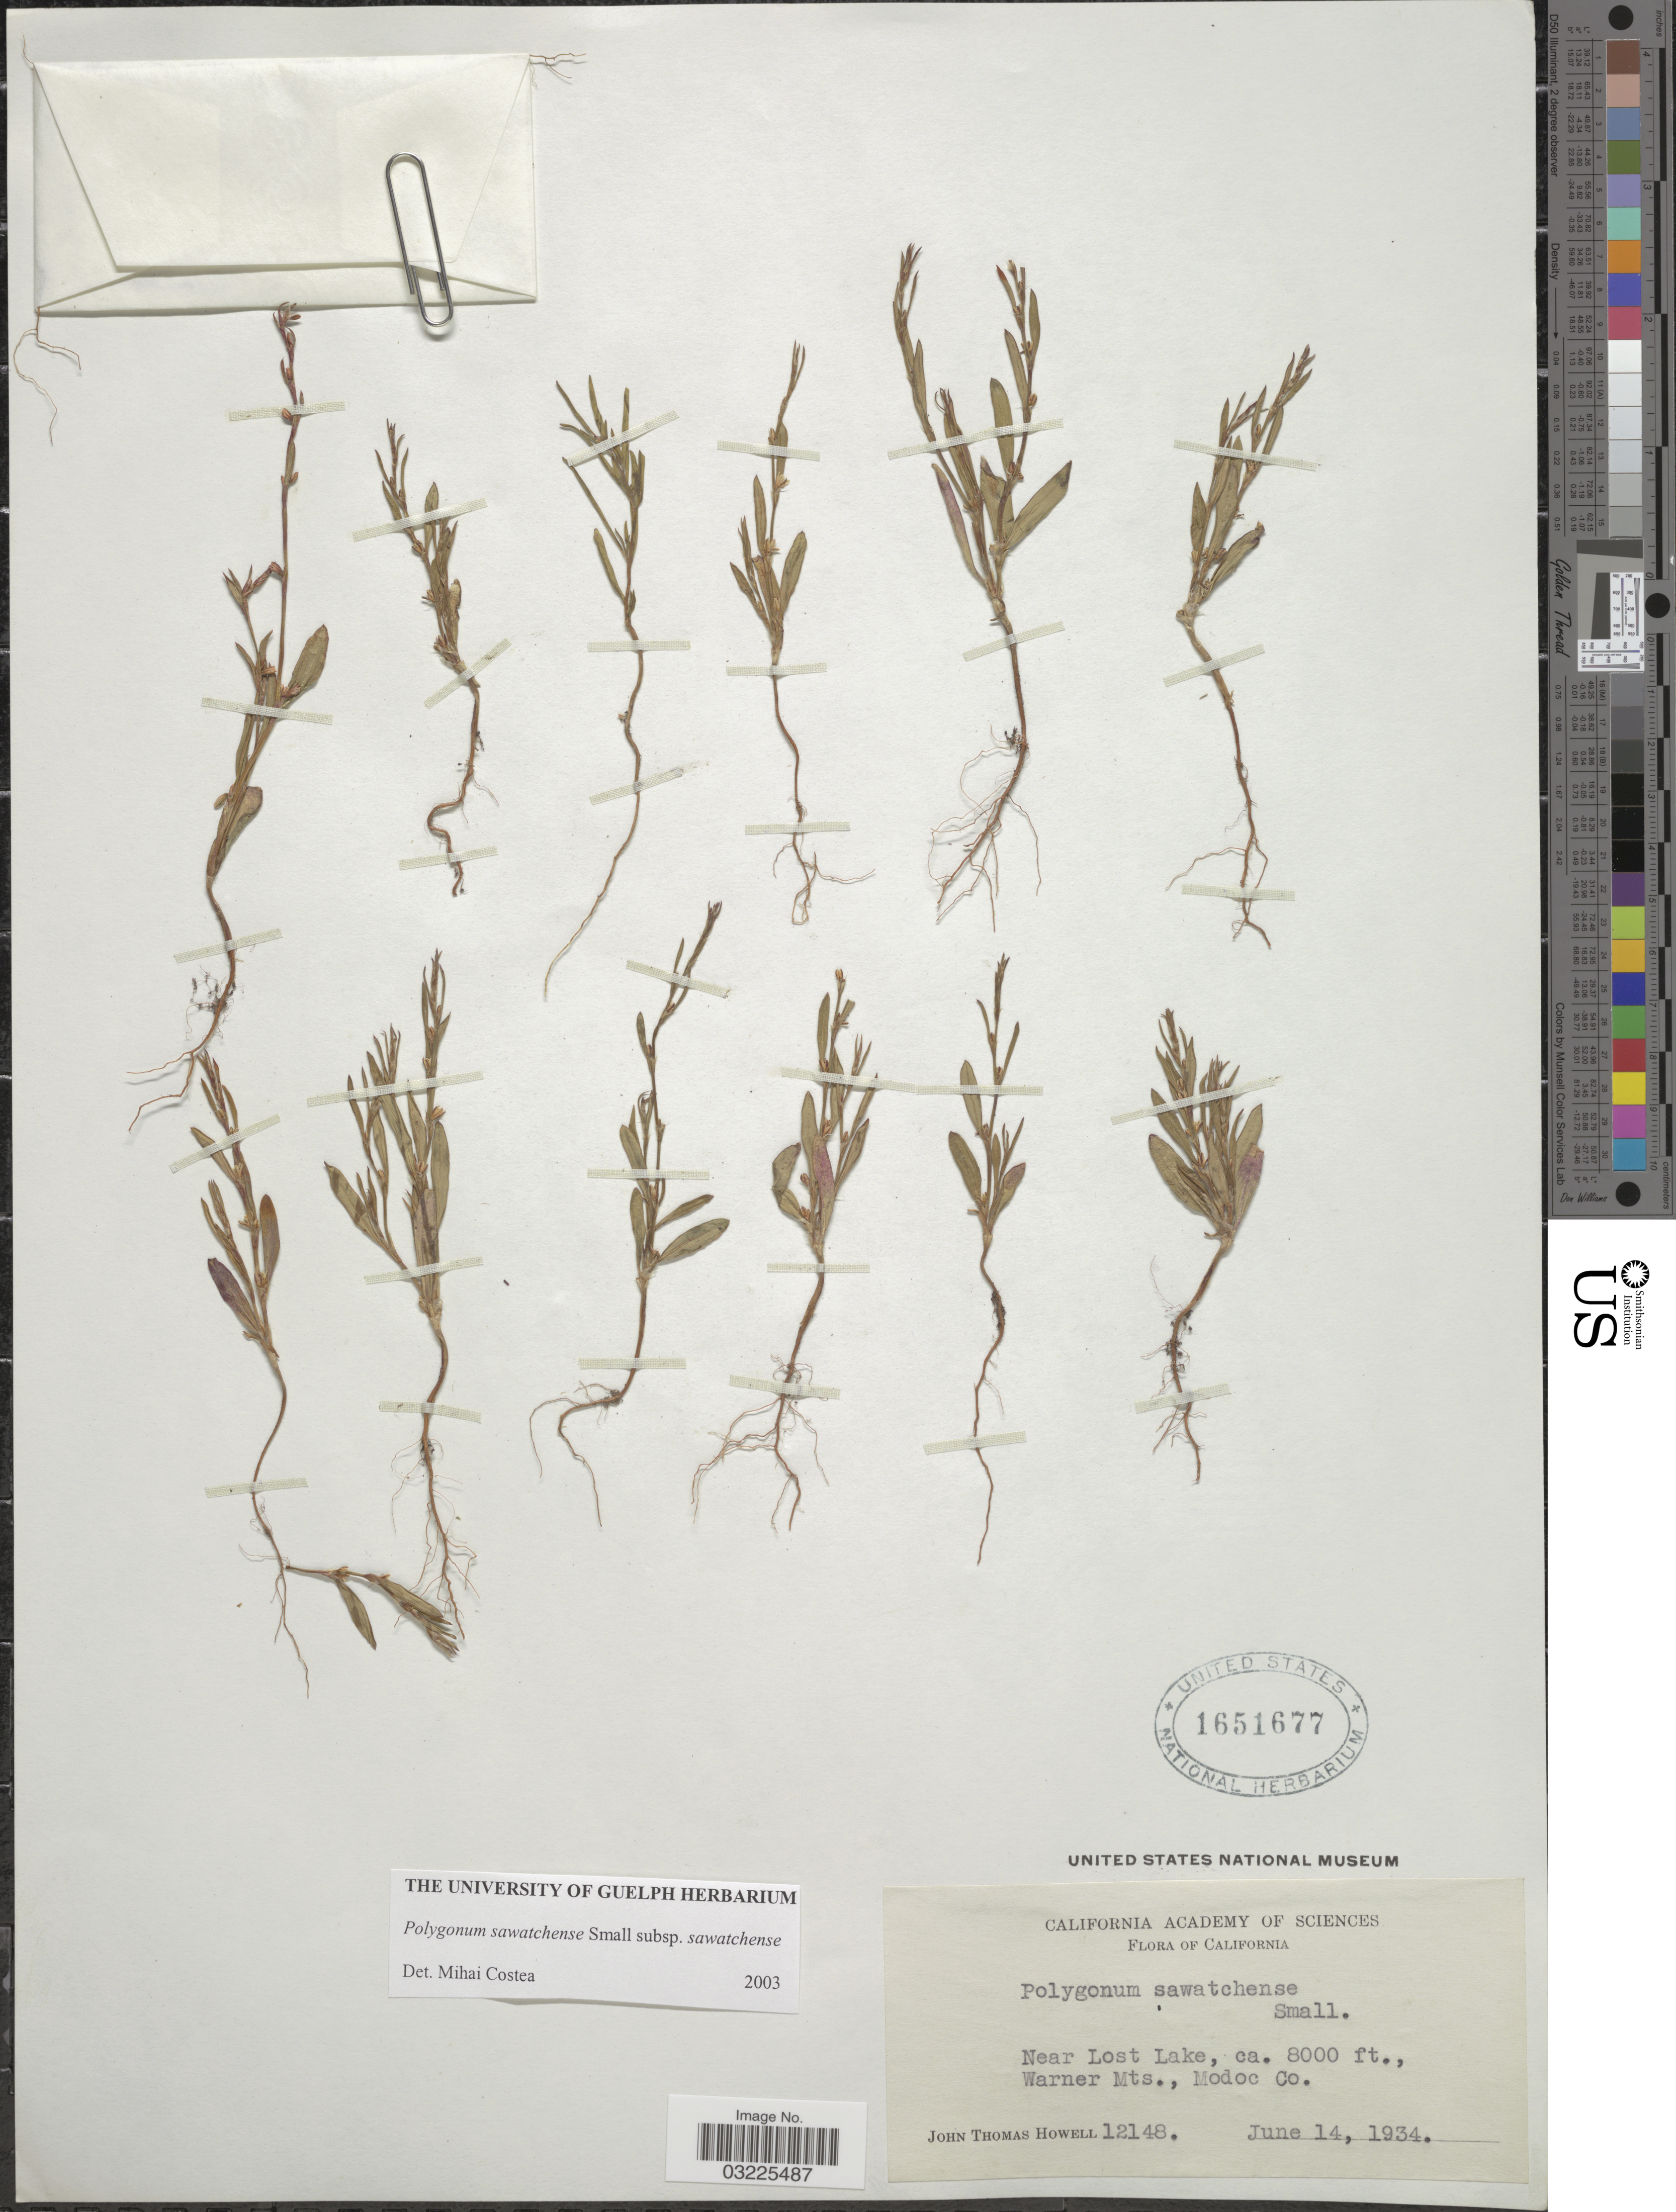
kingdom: Plantae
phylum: Tracheophyta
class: Magnoliopsida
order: Caryophyllales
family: Polygonaceae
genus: Polygonum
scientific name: Polygonum sawatchense subsp. sawatchense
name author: Small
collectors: J. T. Howell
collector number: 12148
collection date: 1934-06-14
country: United States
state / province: California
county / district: Modoc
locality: Near Lost Lake, Warner Mts., Modoc Co.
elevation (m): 2438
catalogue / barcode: US 1651677